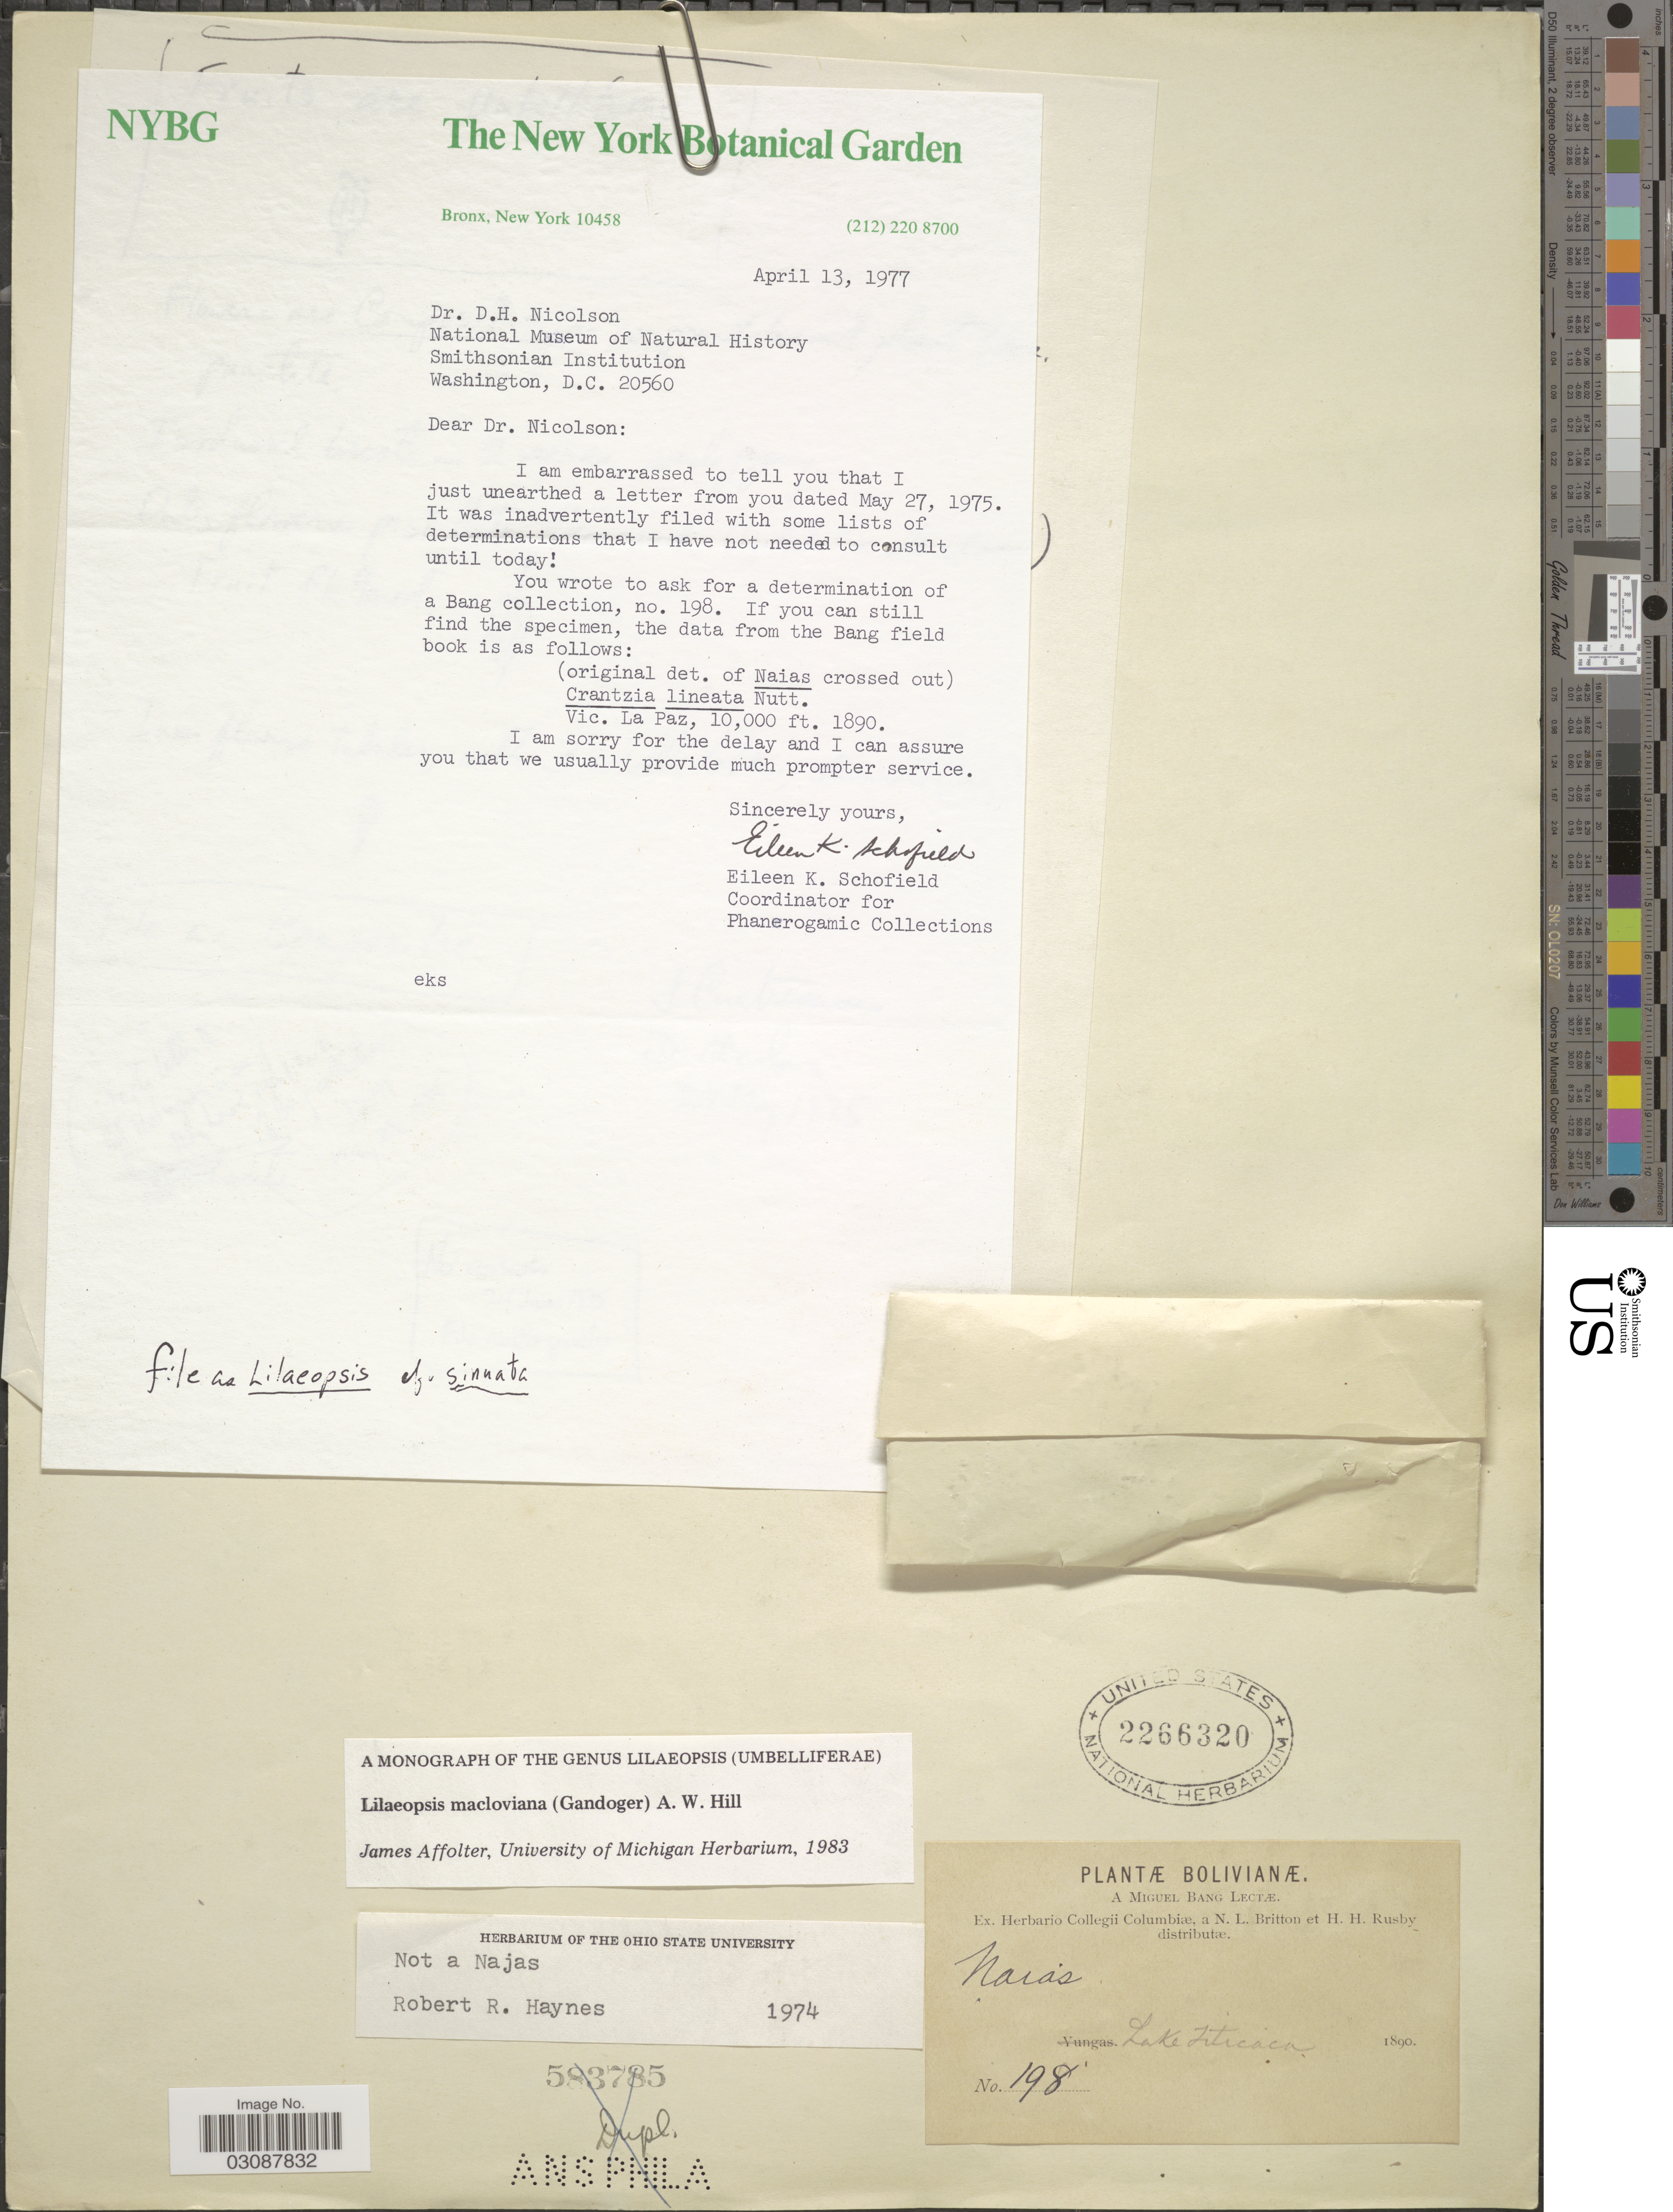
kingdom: Plantae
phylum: Tracheophyta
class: Magnoliopsida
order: Apiales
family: Apiaceae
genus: Lilaeopsis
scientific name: Lilaeopsis macloviana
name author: (Gand.) A.W. Hill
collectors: M. Bang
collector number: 198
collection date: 1890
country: Bolivia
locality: Lake Titicaca.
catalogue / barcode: US 2266320